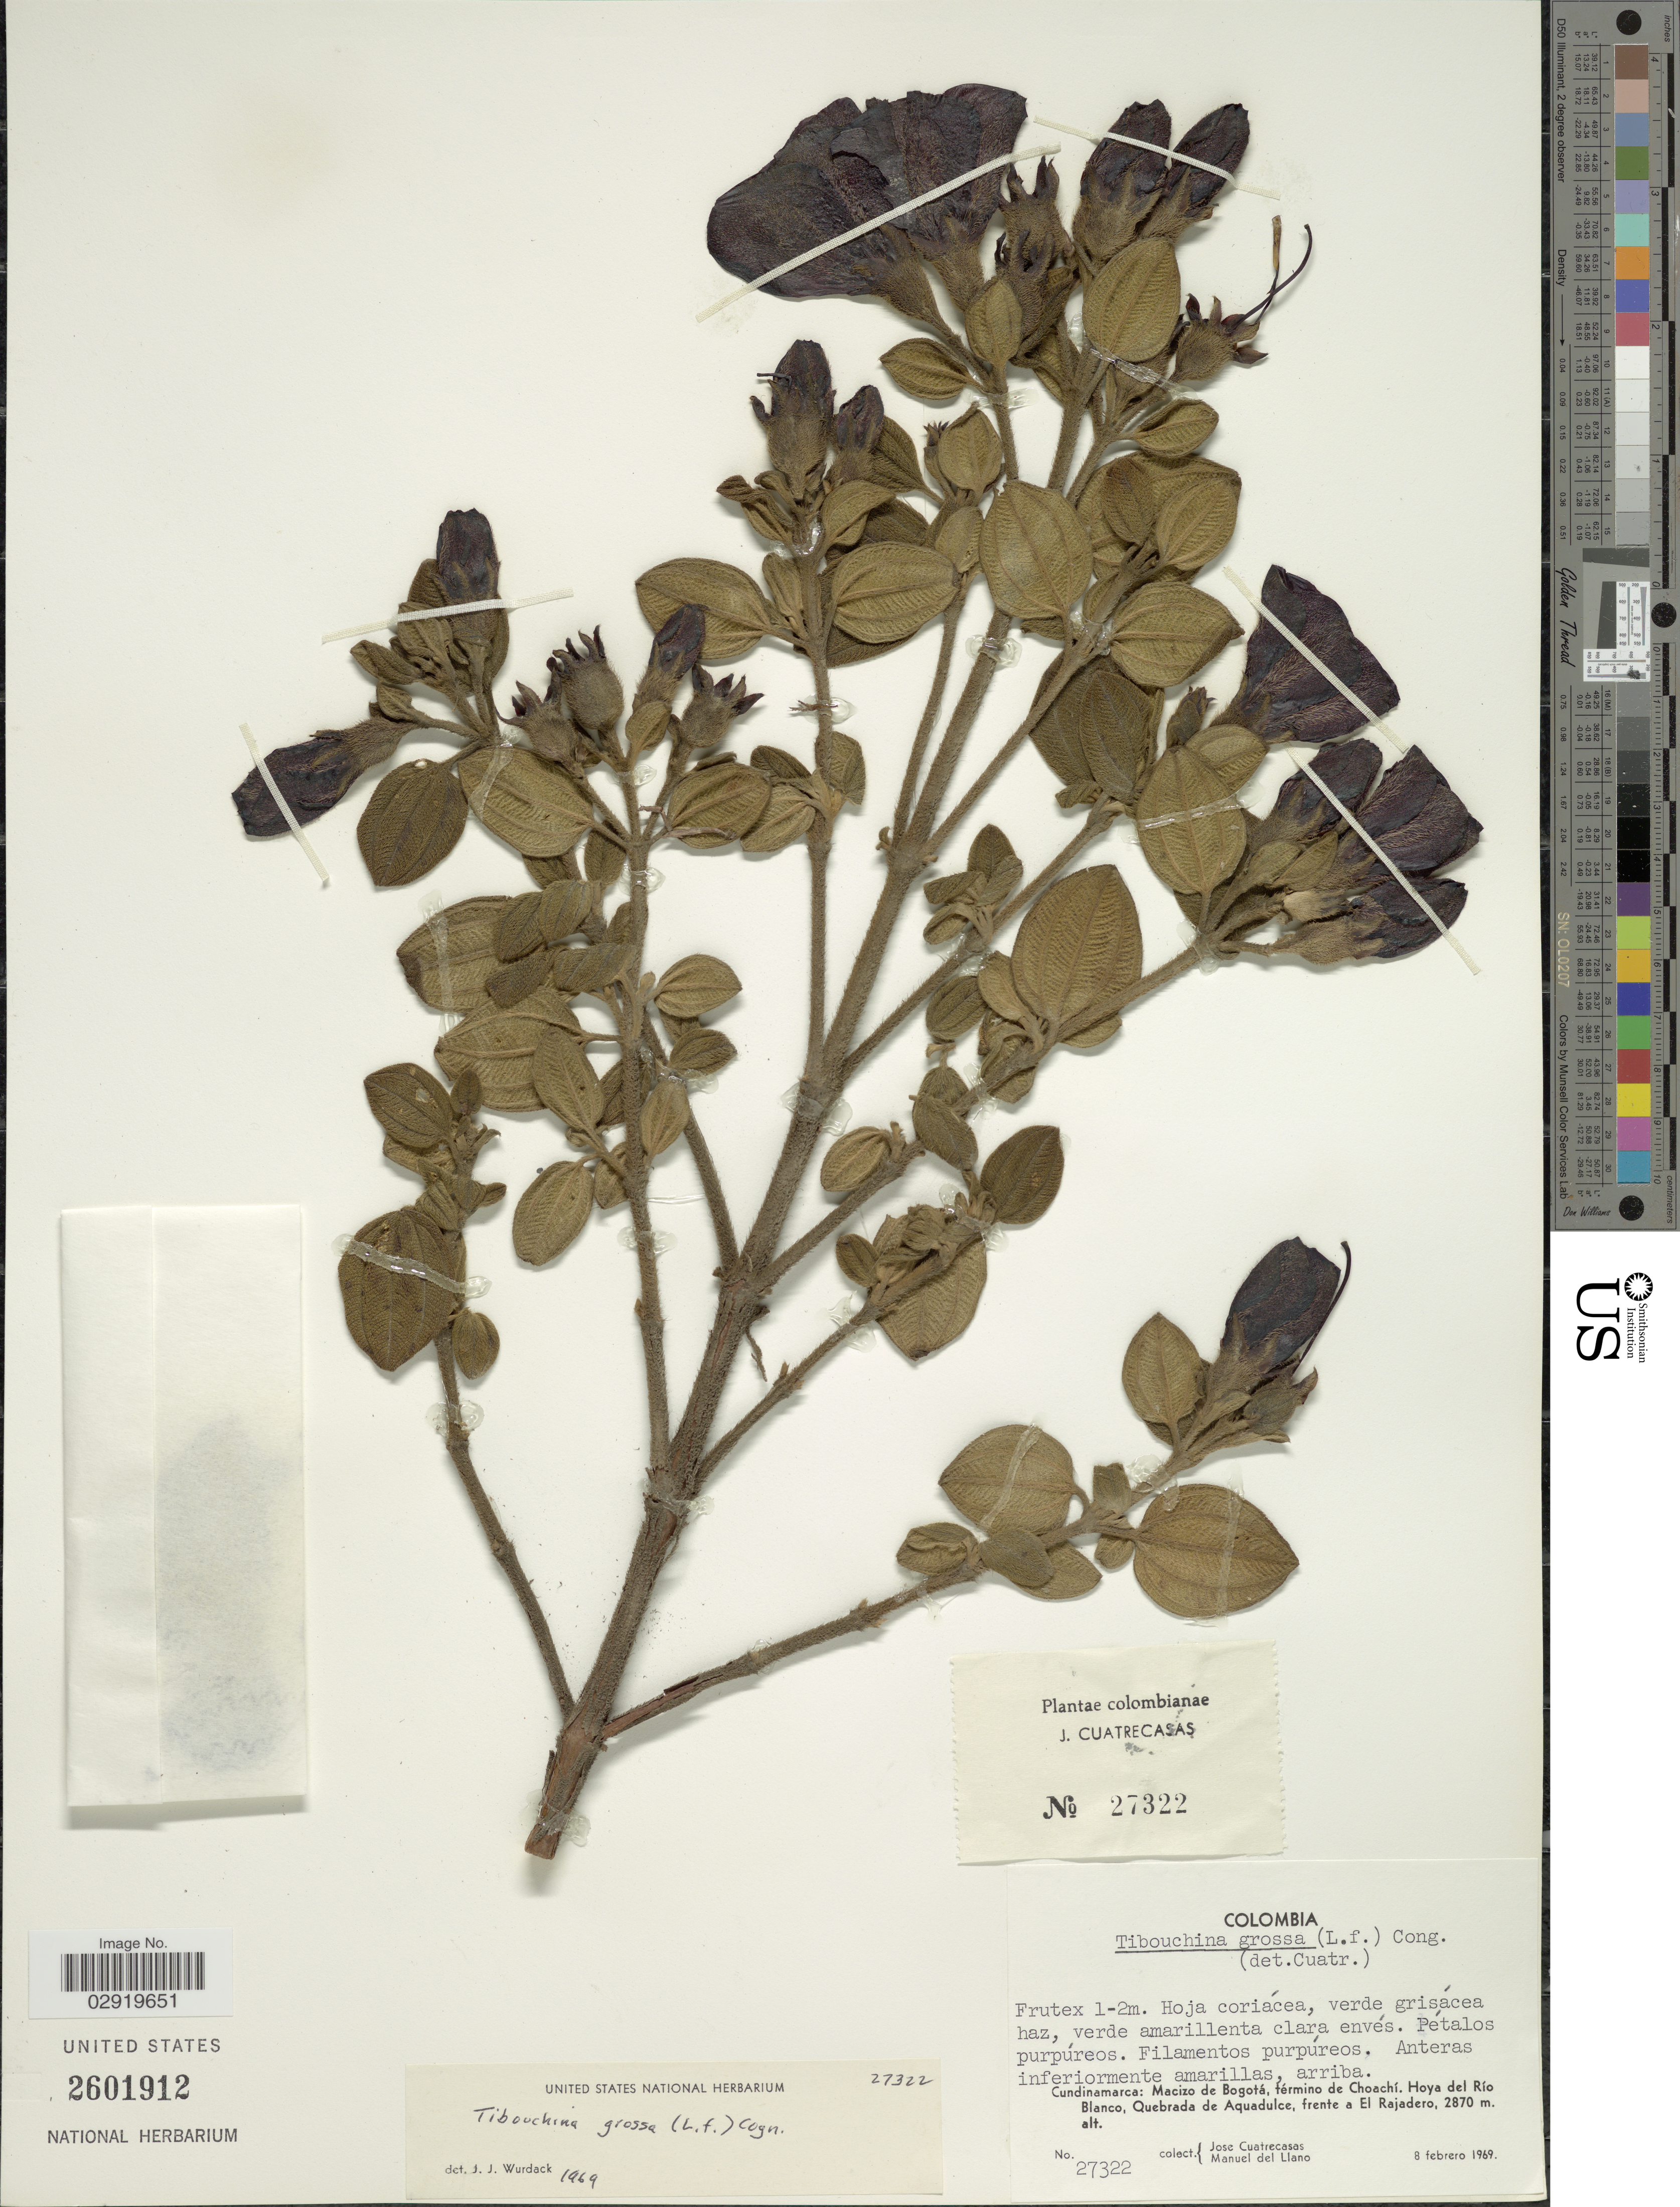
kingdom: Plantae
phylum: Tracheophyta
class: Magnoliopsida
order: Myrtales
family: Melastomataceae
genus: Chaetogastra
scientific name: Chaetogastra grossa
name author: (L. f.) P.J.F. Guim. & Michelang.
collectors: J. Cuatrecasas & M. d. Llano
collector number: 27322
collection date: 1969-02-08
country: Colombia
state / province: Cundinamarca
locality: Macizo de Bogotá, término de Choachí. Hoya del Río Blanco, Quebrada de Aquadulce, frente a El Rajadero.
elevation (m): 2870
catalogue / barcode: US 2601912